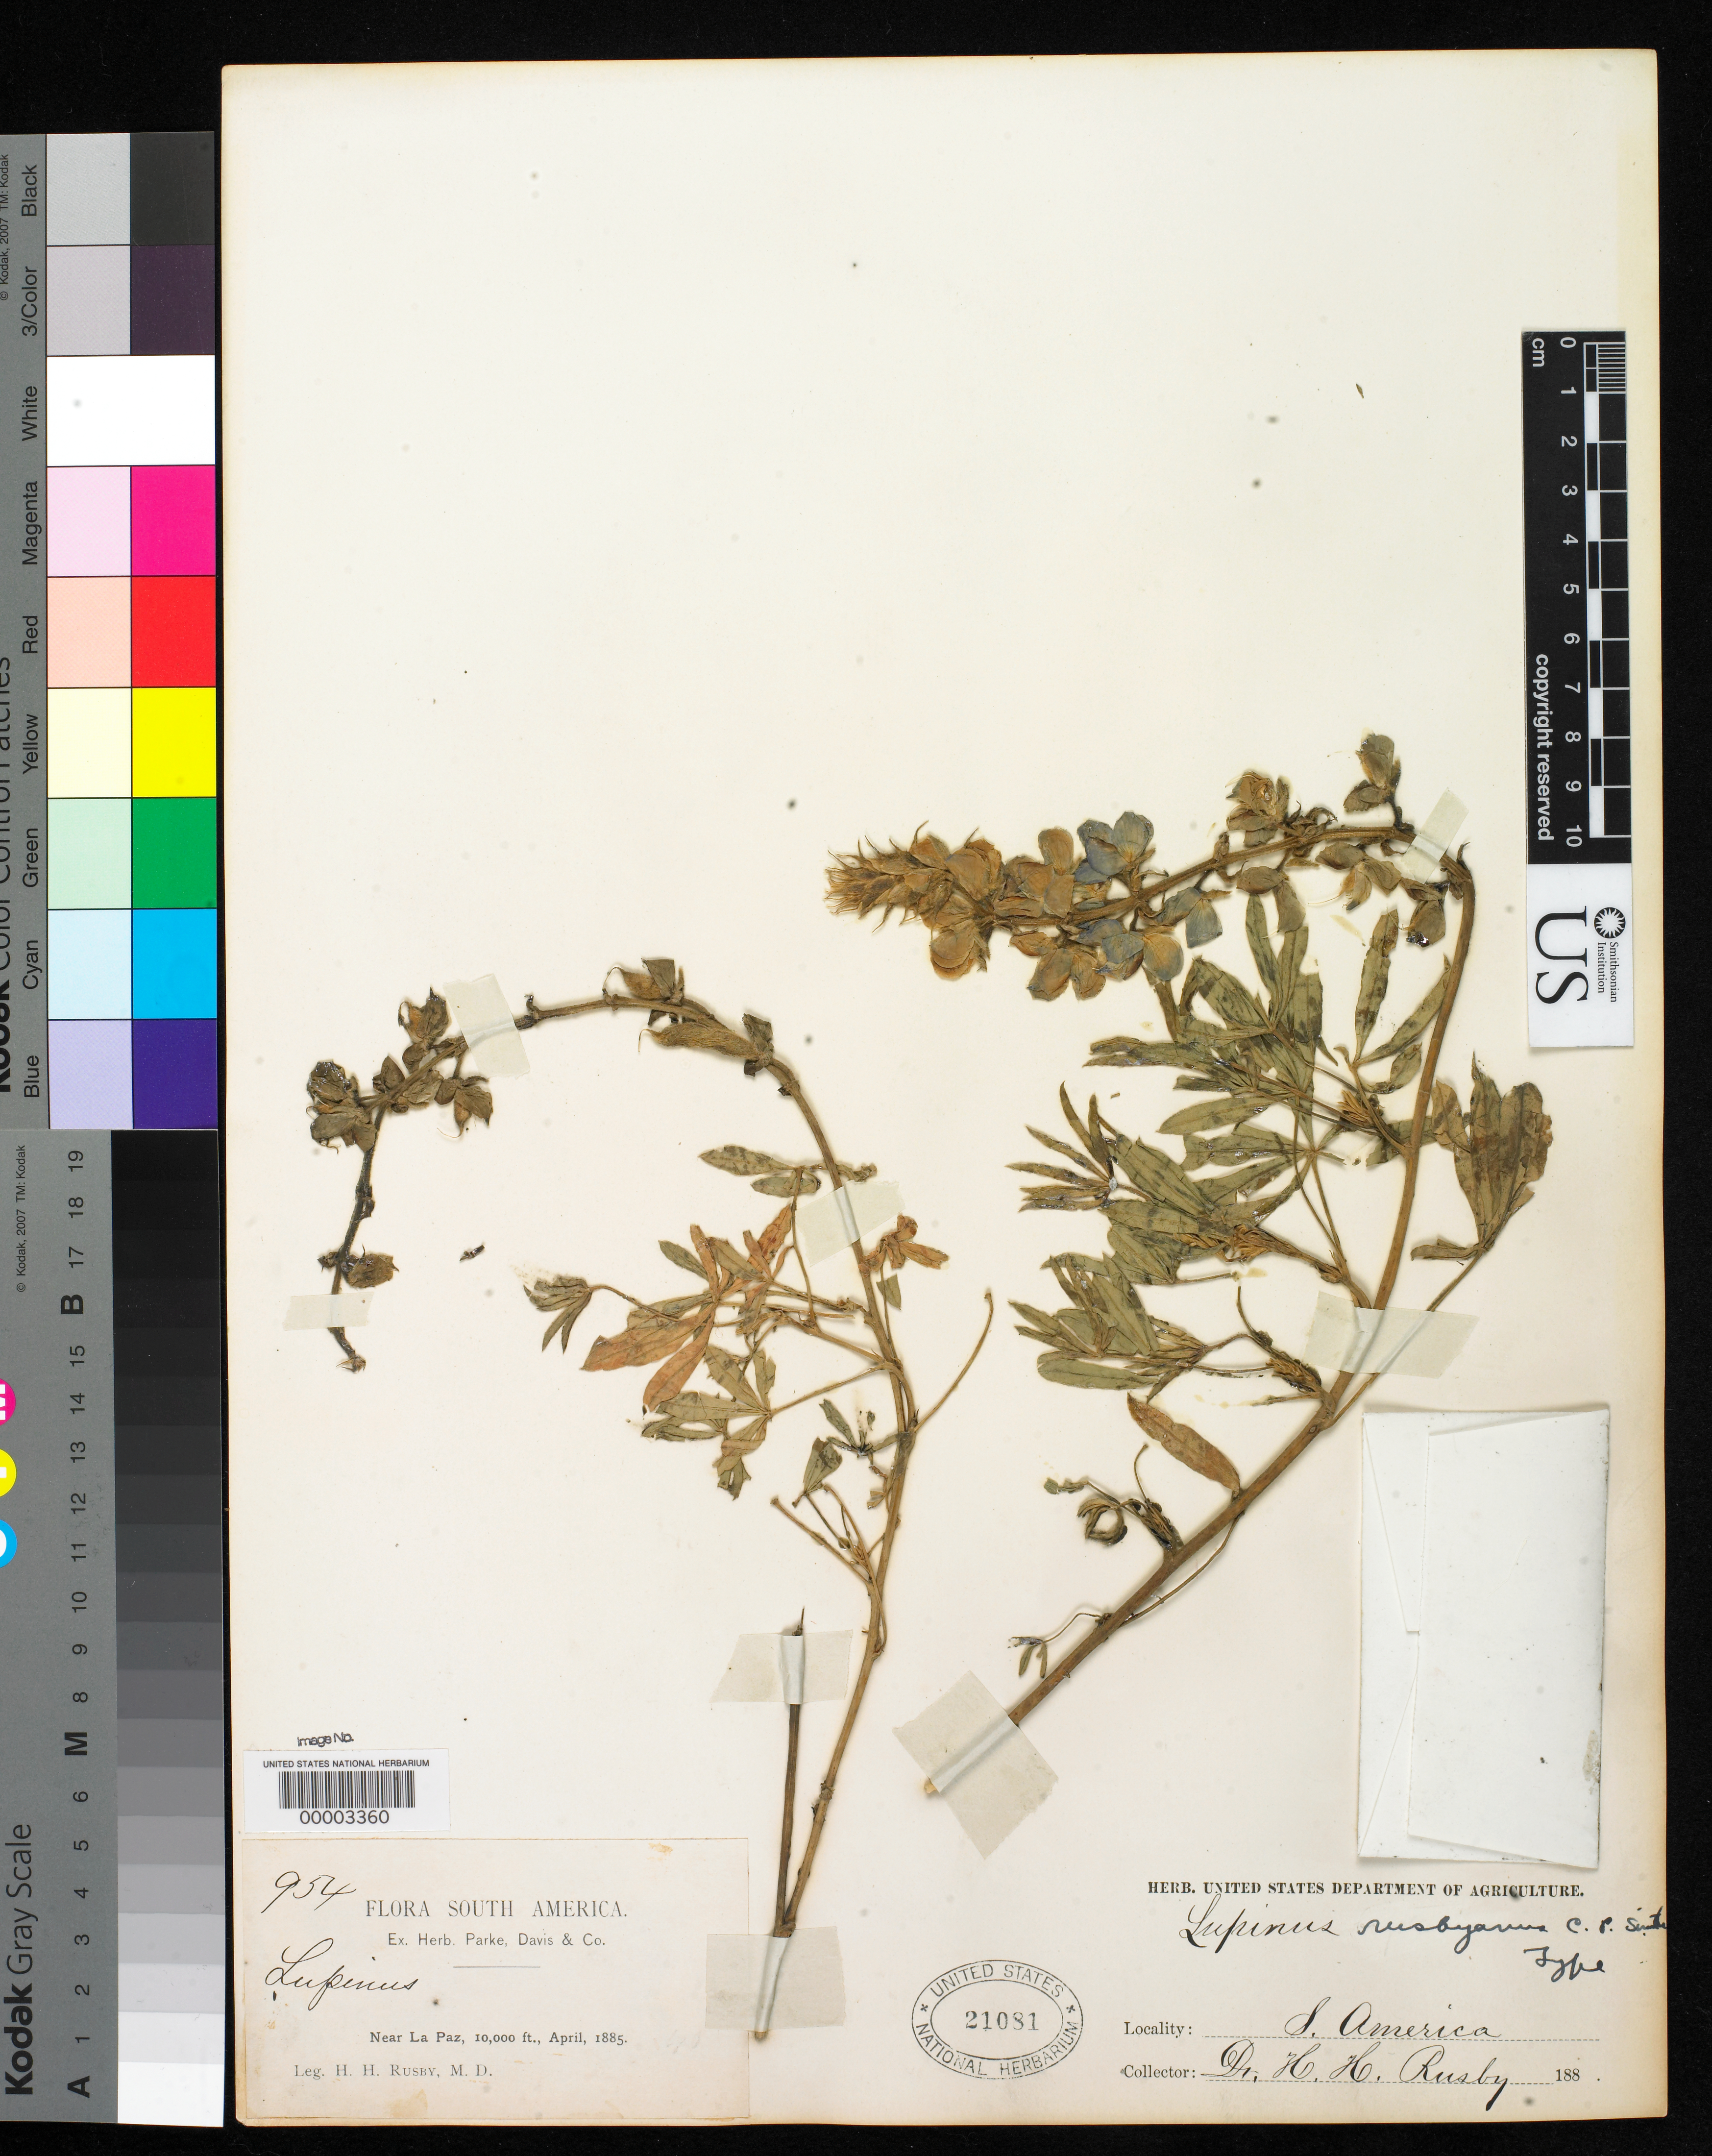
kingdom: Plantae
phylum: Tracheophyta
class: Magnoliopsida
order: Fabales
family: Fabaceae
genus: Lupinus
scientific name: Lupinus rusbyanus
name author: C.P. Sm.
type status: Holotype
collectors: H. H. Rusby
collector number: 954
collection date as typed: Apr 1885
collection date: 1885-04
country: Bolivia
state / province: La Paz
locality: Near La Paz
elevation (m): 3048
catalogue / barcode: US 21081